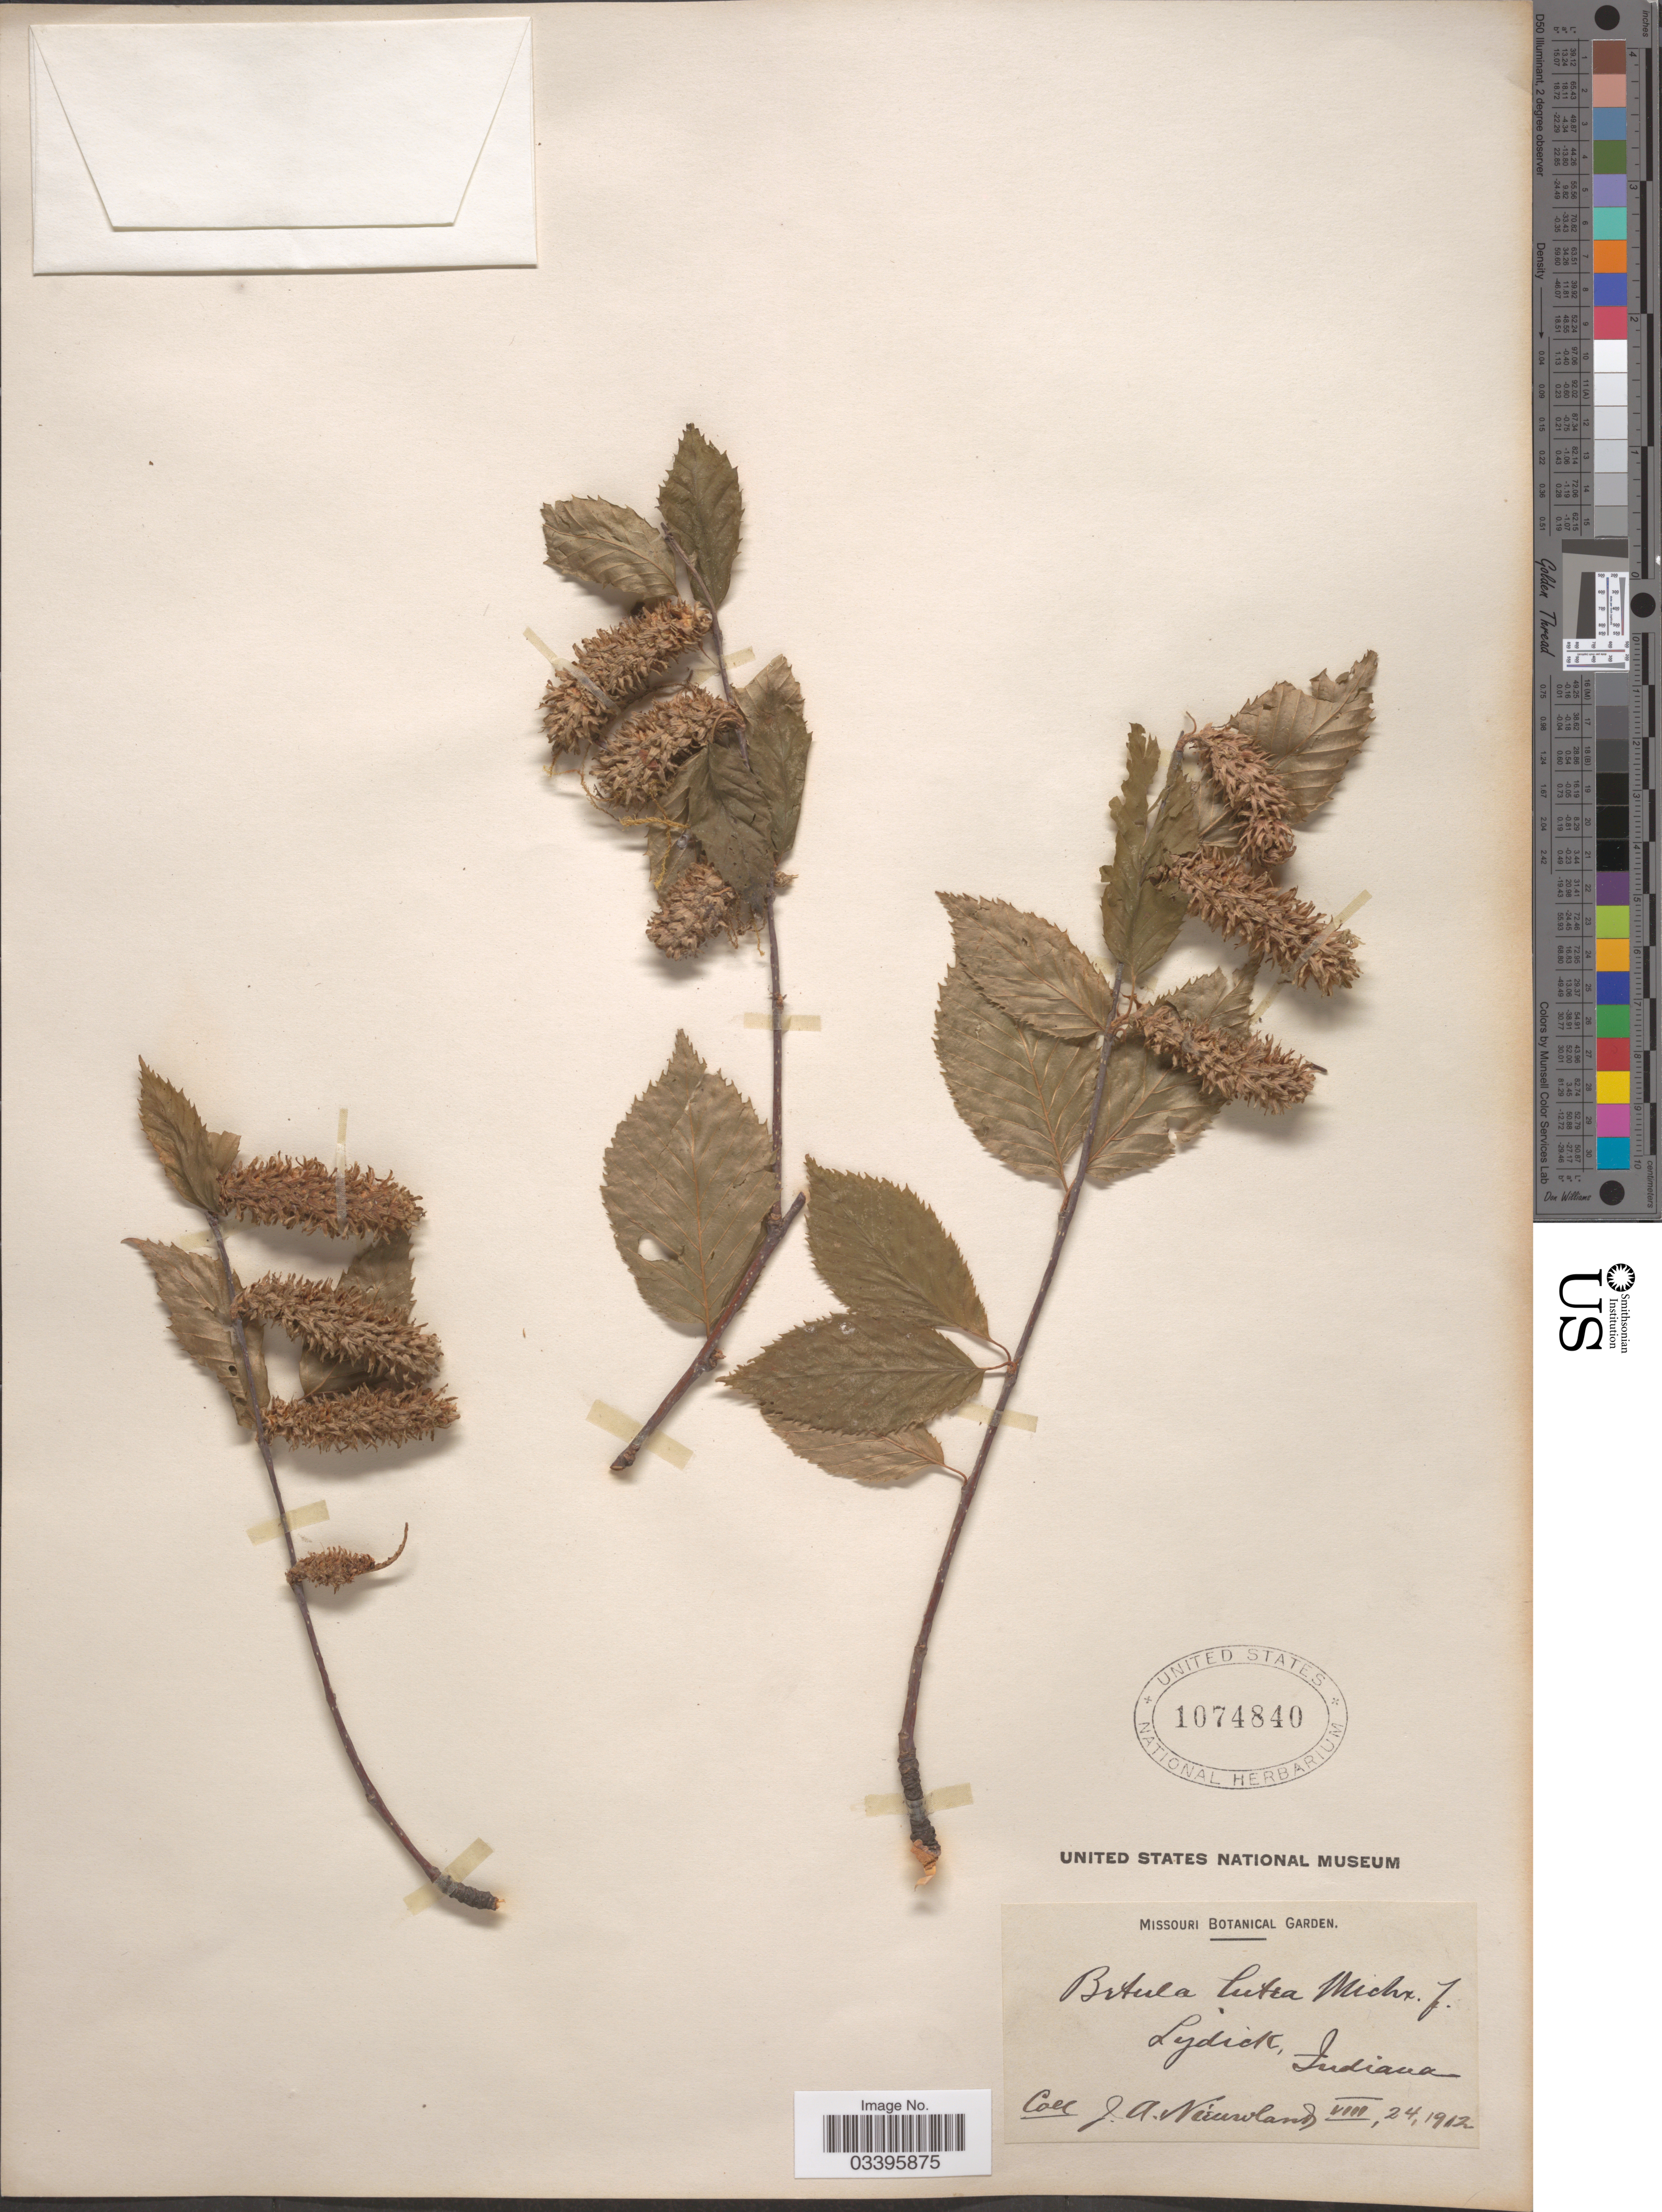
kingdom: Plantae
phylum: Tracheophyta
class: Magnoliopsida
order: Fagales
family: Betulaceae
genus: Betula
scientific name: Betula lutea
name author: F. Michx.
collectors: J. A. Nieuwland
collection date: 1912-08-24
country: United States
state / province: Indiana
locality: Lydick.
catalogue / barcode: US 1074840